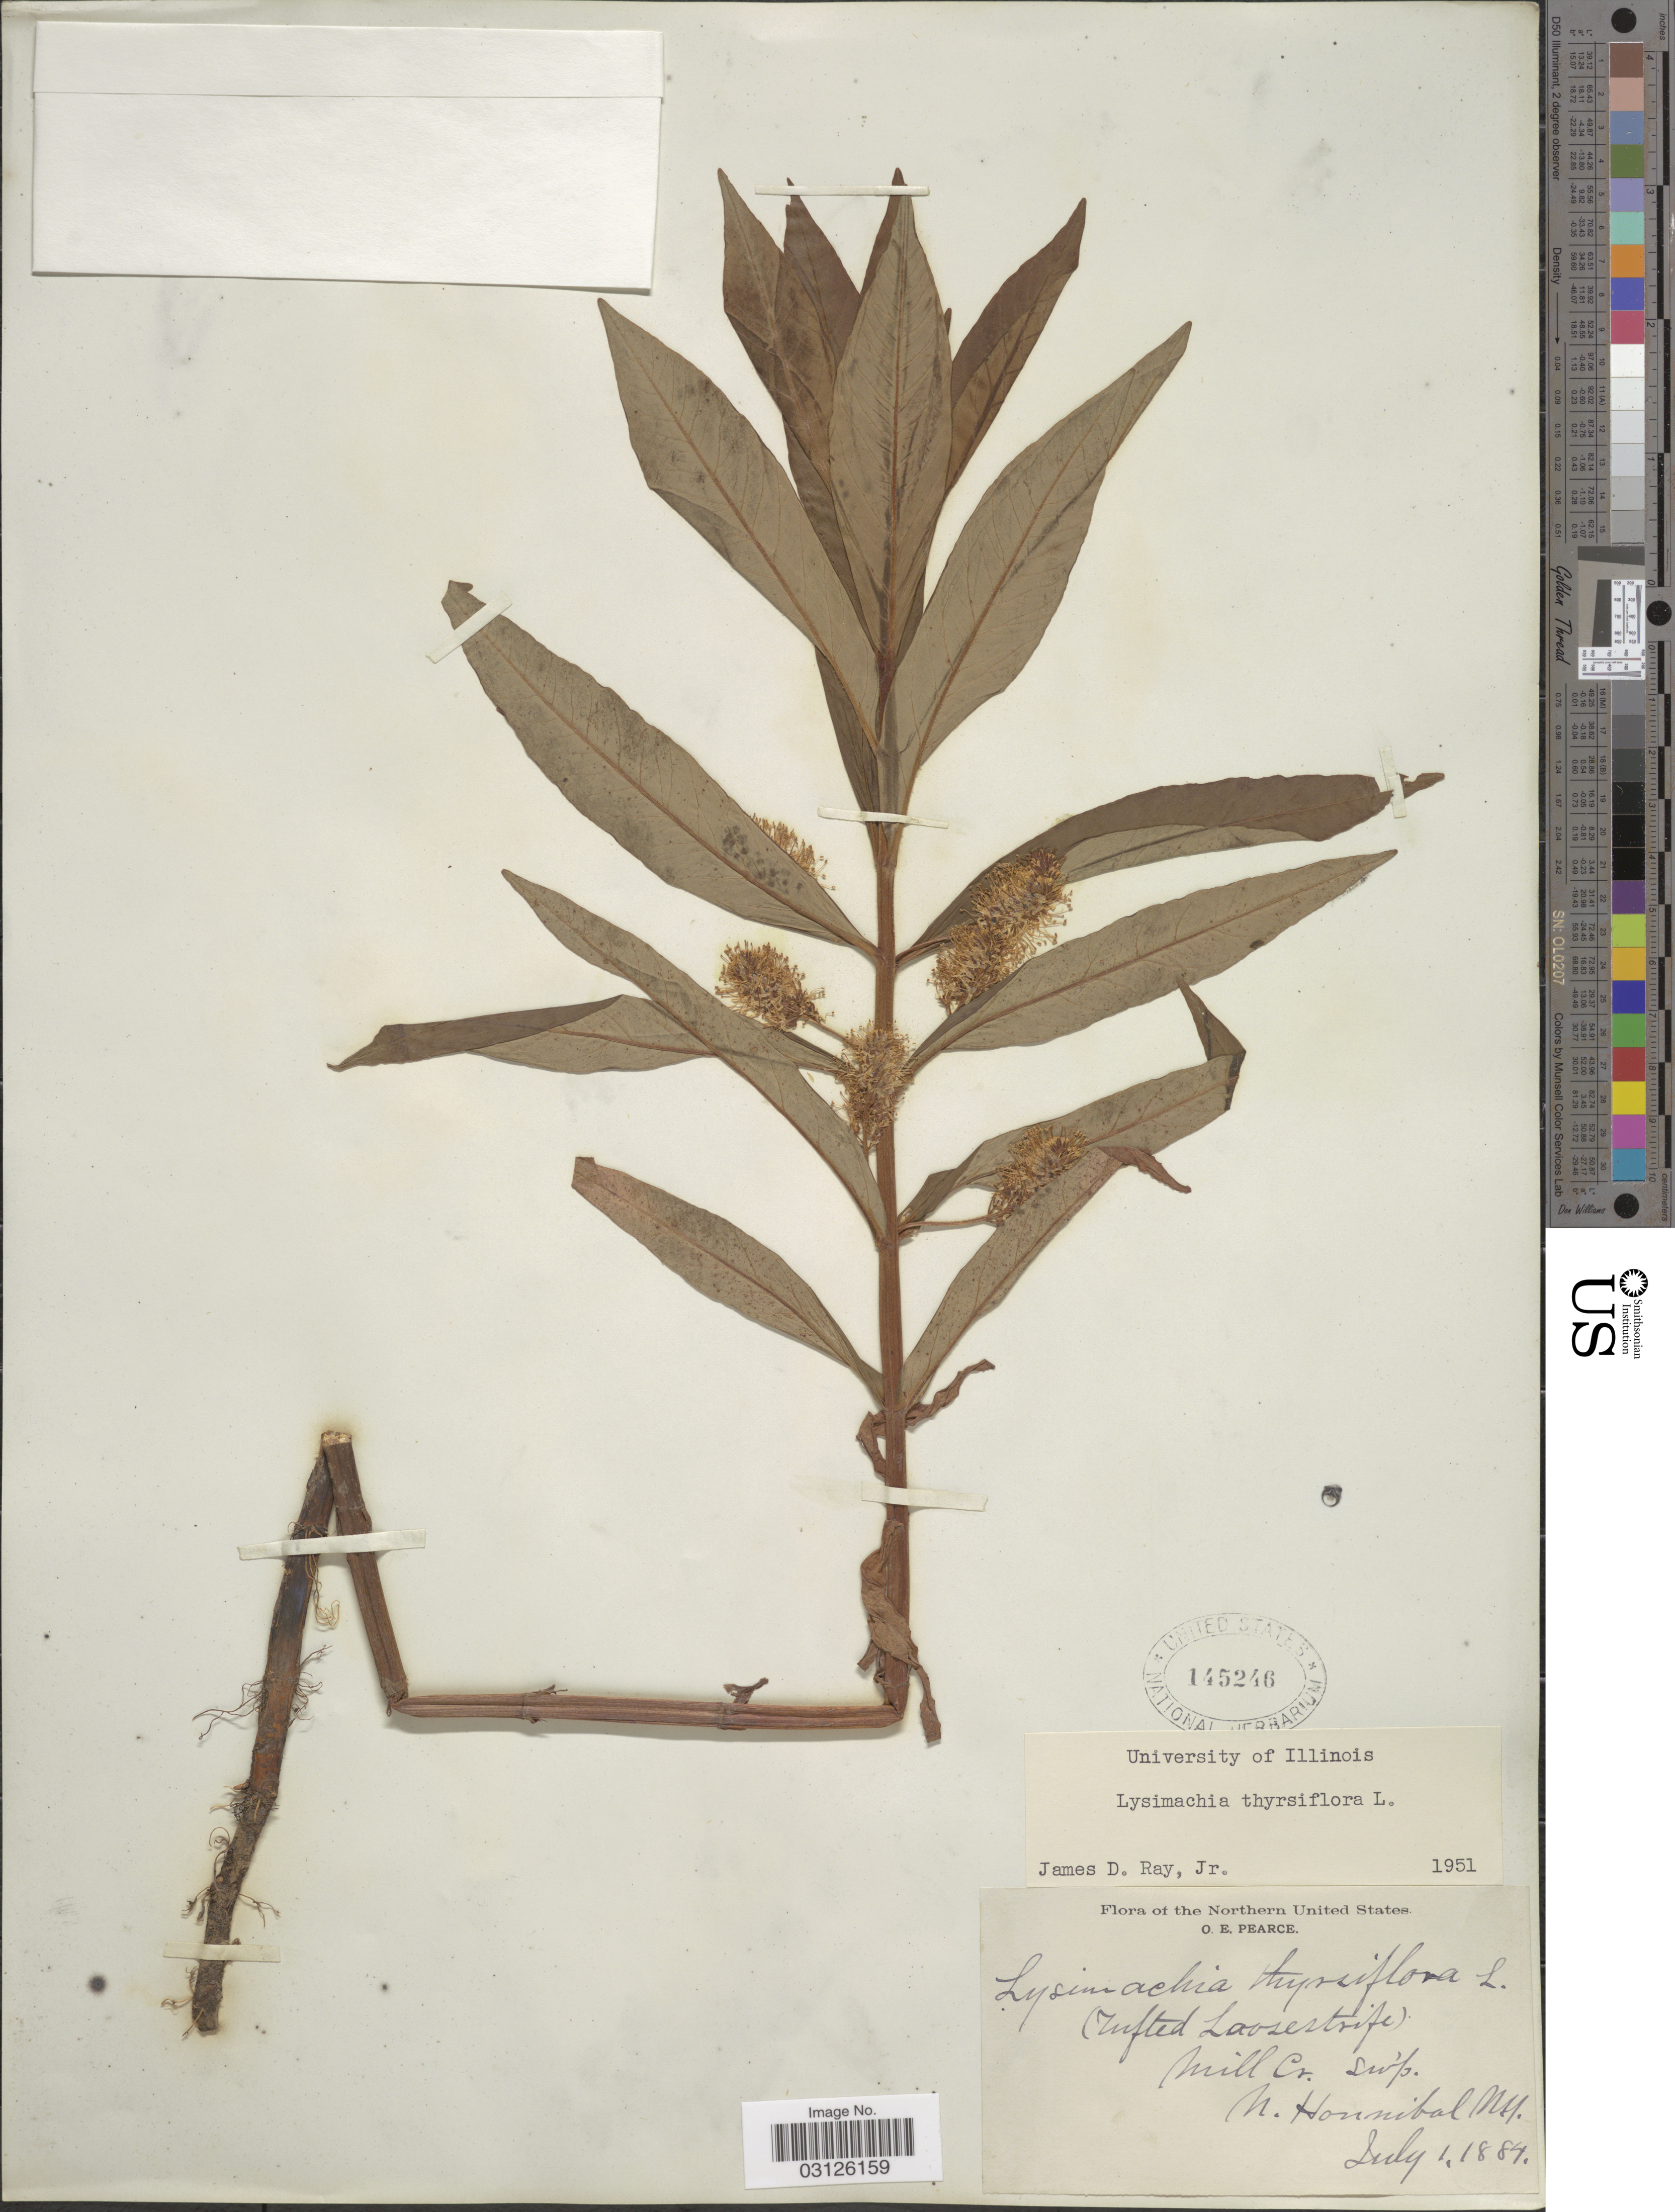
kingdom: Plantae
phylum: Tracheophyta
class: Magnoliopsida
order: Ericales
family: Primulaceae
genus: Lysimachia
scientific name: Lysimachia thyrsiflora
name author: L.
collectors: O. E. Pearce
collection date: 1884-07-01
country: United States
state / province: New York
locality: Mill Cr. Twp. N. Honnibal.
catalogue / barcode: US 145246